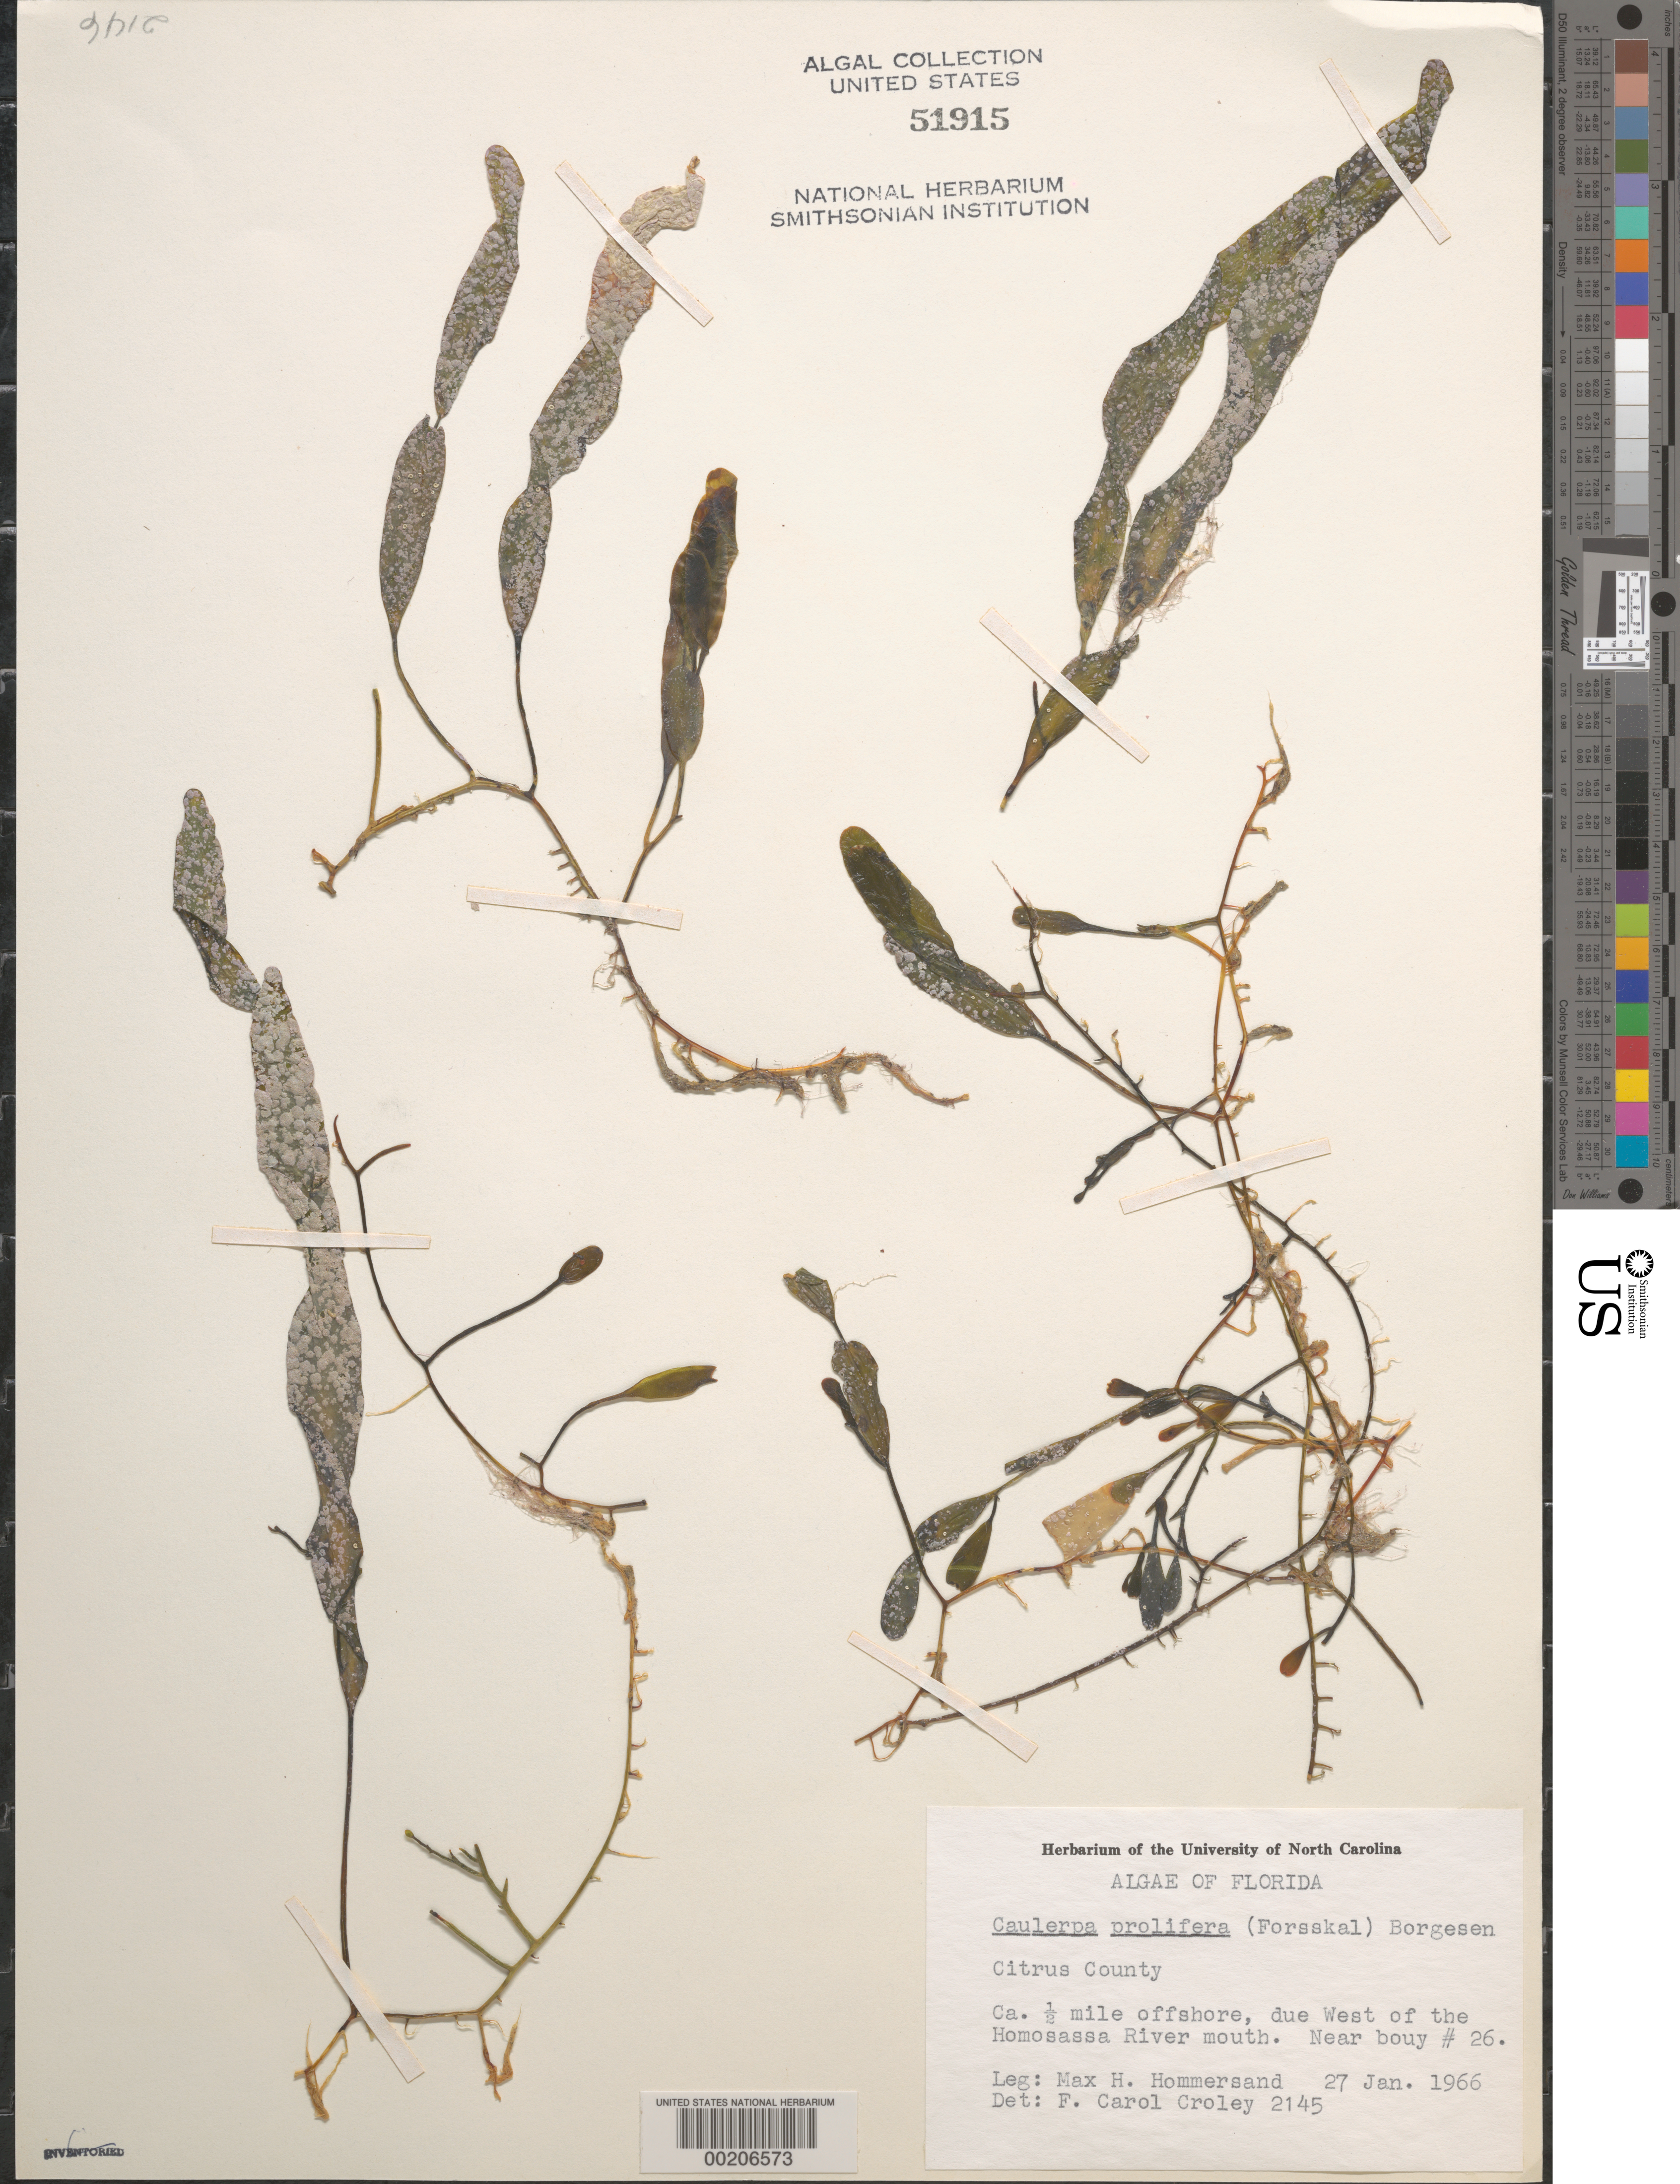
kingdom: Plantae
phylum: Chlorophyta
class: Ulvophyceae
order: Bryopsidales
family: Caulerpaceae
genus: Caulerpa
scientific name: Caulerpa prolifera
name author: (Forssk.) J.V.Lamouroux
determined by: Croley, F. C.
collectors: M. H. Hommersand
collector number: FCC 2145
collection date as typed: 27 Jan 1966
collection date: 1966-01-27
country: United States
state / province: Florida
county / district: Citrus County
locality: West of Homosassa River mouth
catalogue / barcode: US 51915